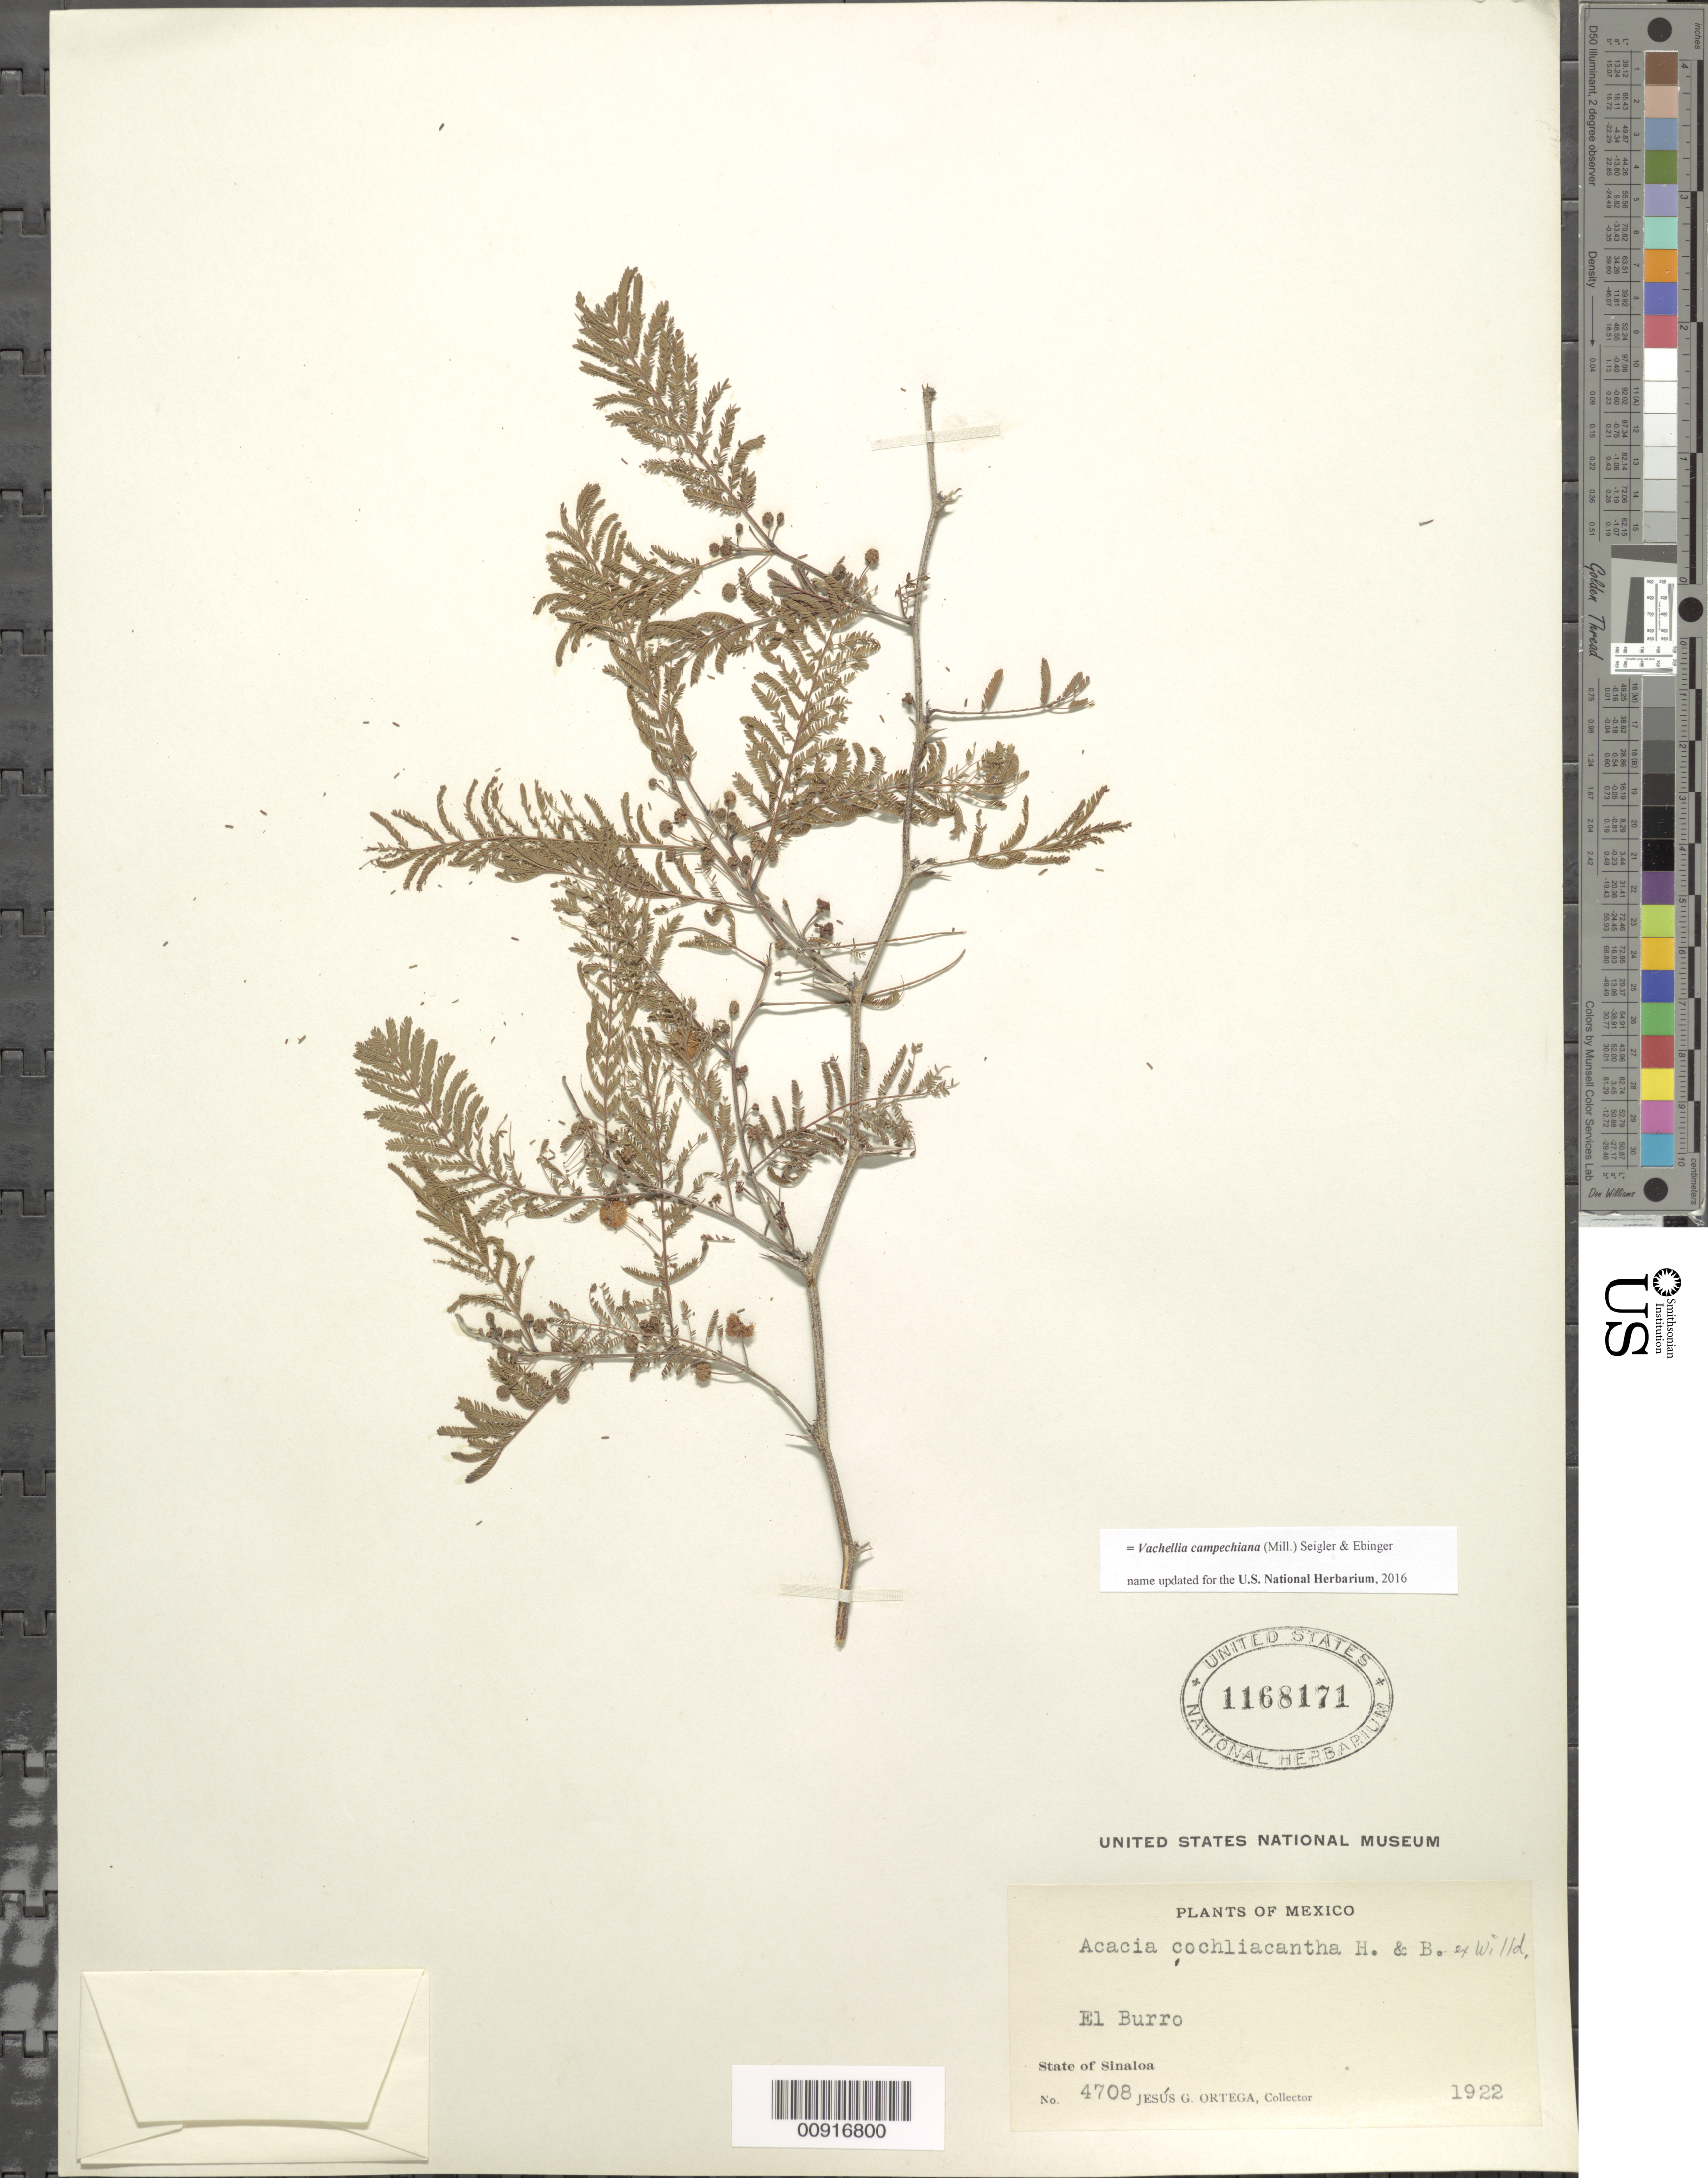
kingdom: Plantae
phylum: Tracheophyta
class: Magnoliopsida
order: Fabales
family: Fabaceae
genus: Vachellia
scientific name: Vachellia campechiana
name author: (Mill.) Seigler & Ebinger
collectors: J. Ortega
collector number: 4708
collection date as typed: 1922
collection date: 1922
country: Mexico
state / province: Sinaloa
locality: El Burro, State of Sinaloa.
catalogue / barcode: US 1168171